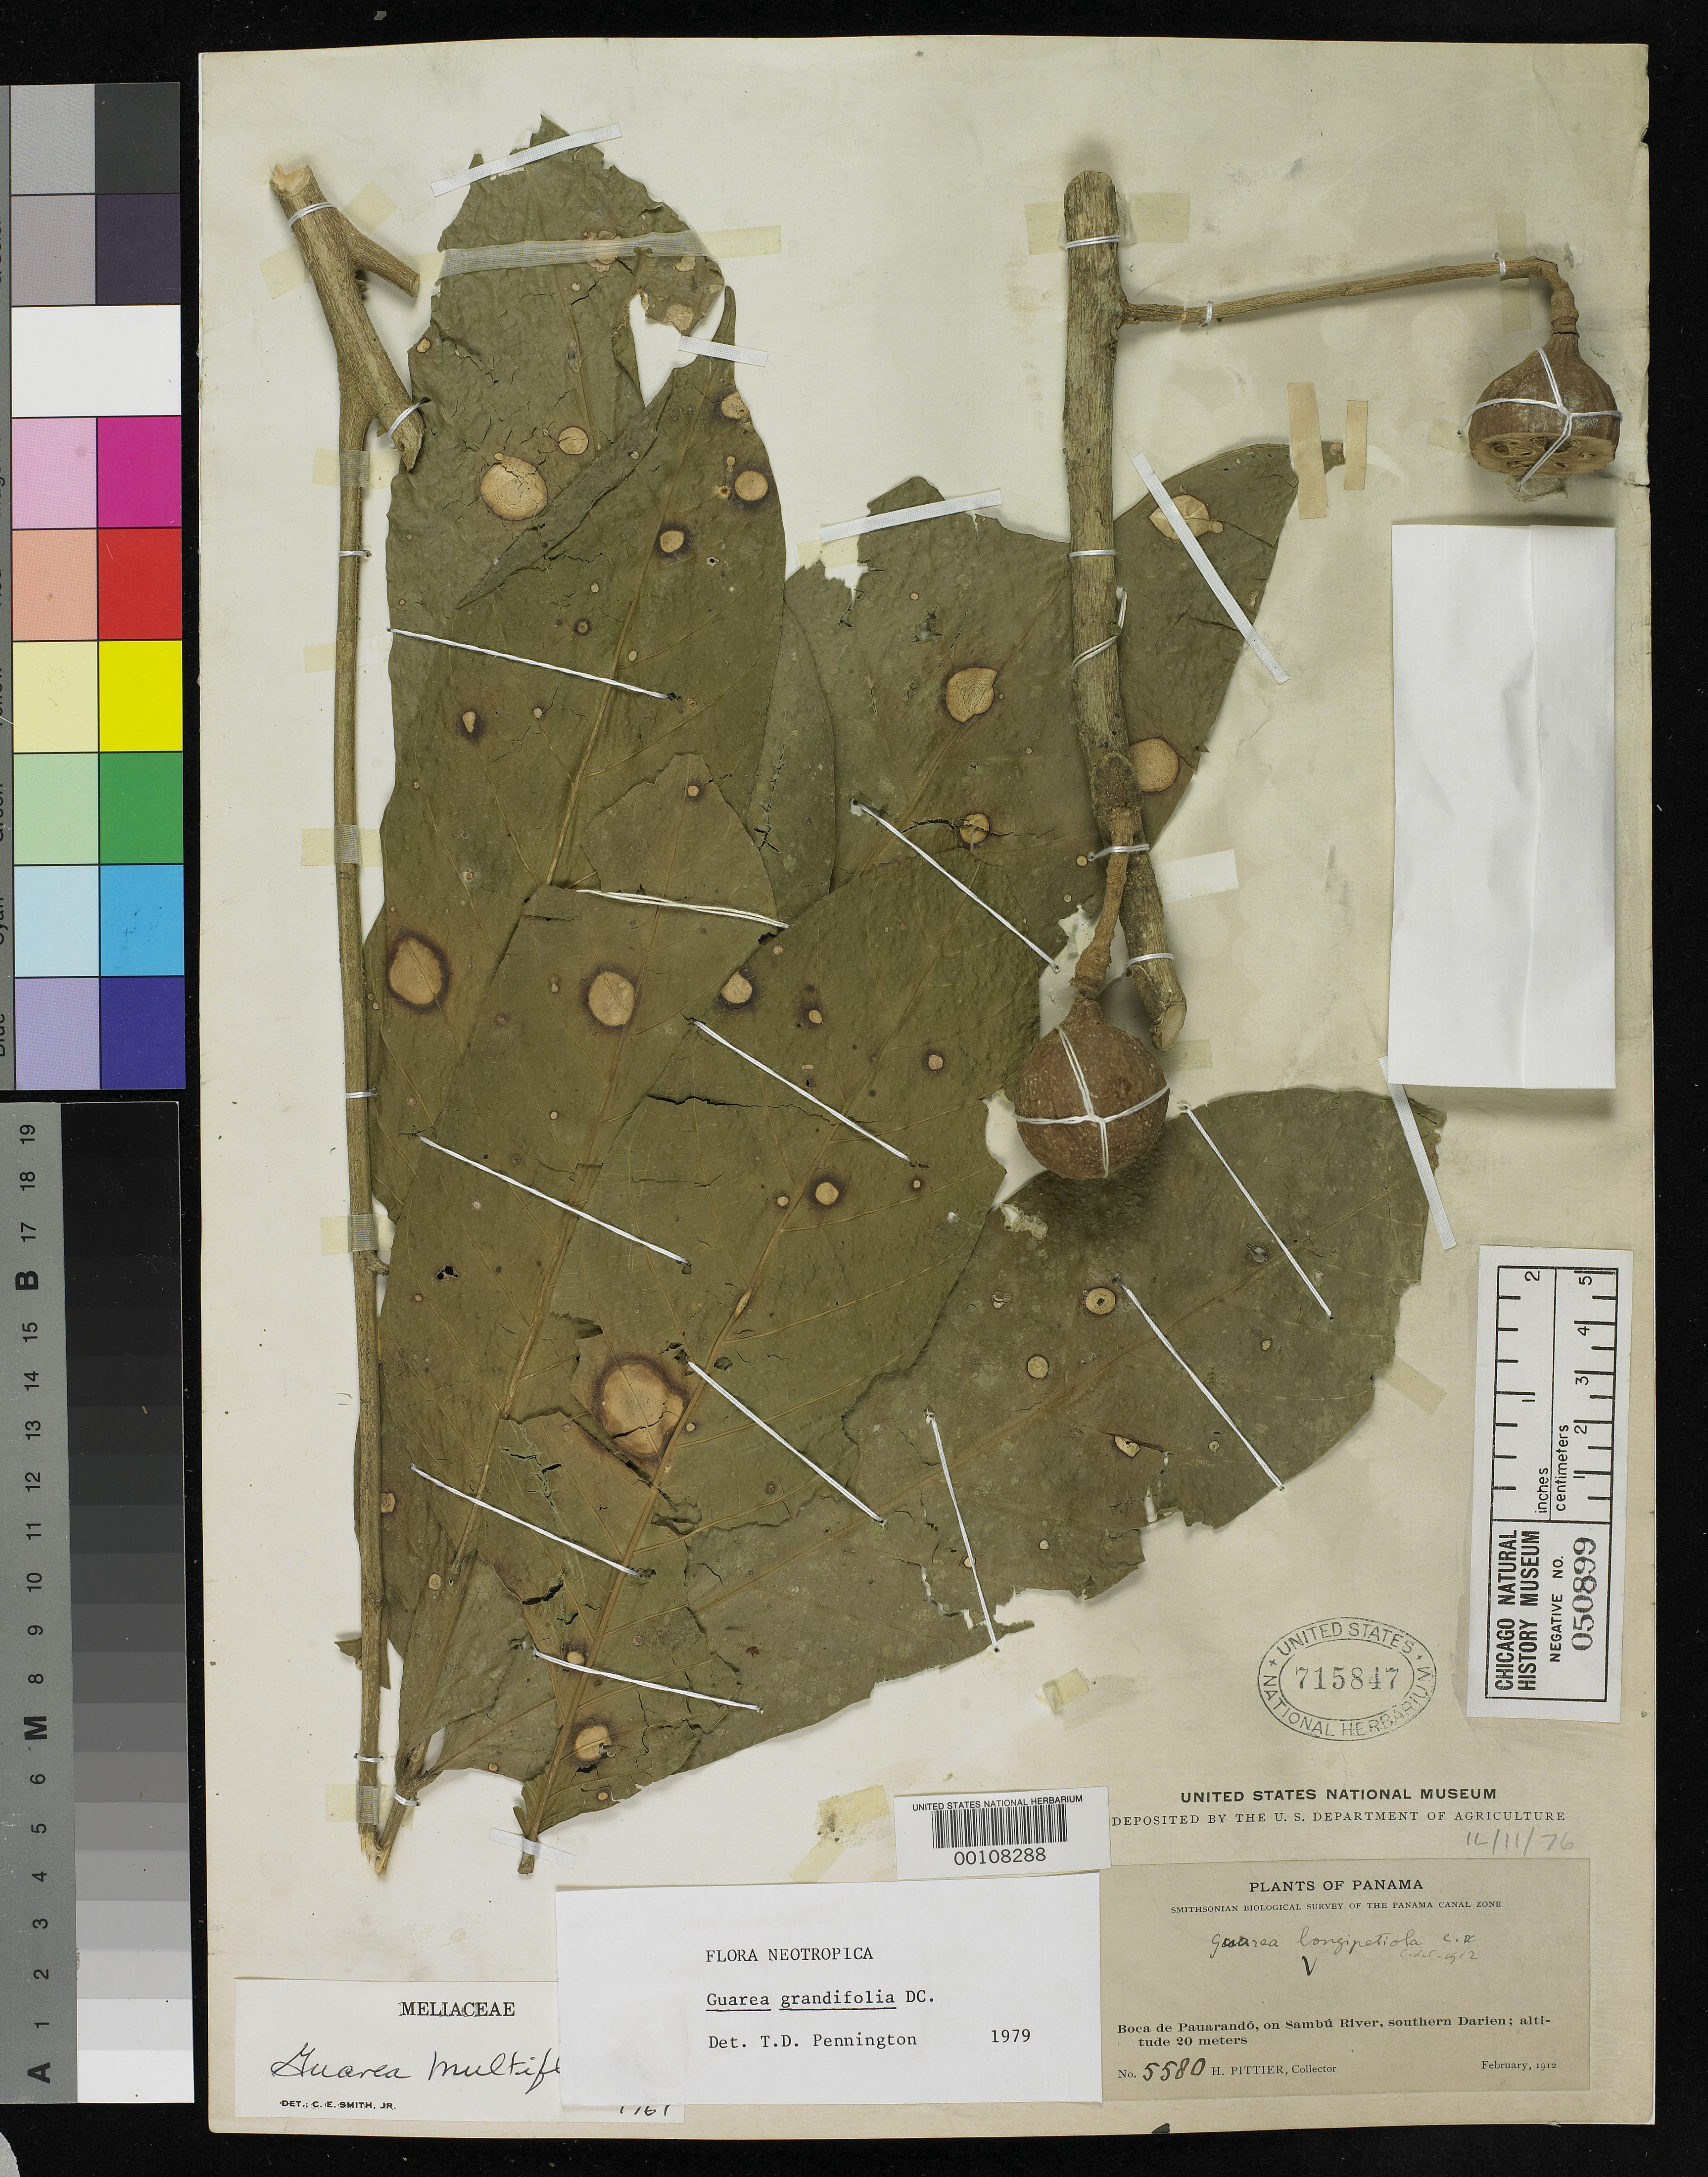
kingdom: Plantae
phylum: Tracheophyta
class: Magnoliopsida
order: Sapindales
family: Meliaceae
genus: Guarea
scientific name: Guarea longipetiola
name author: C. DC.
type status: Syntype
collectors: H. F. Pittier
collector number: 5580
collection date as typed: Feb 1912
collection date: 1912-02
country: Panama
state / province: Darién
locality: Boca de Pauarando on Sambu River.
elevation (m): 20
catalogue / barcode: US 715847